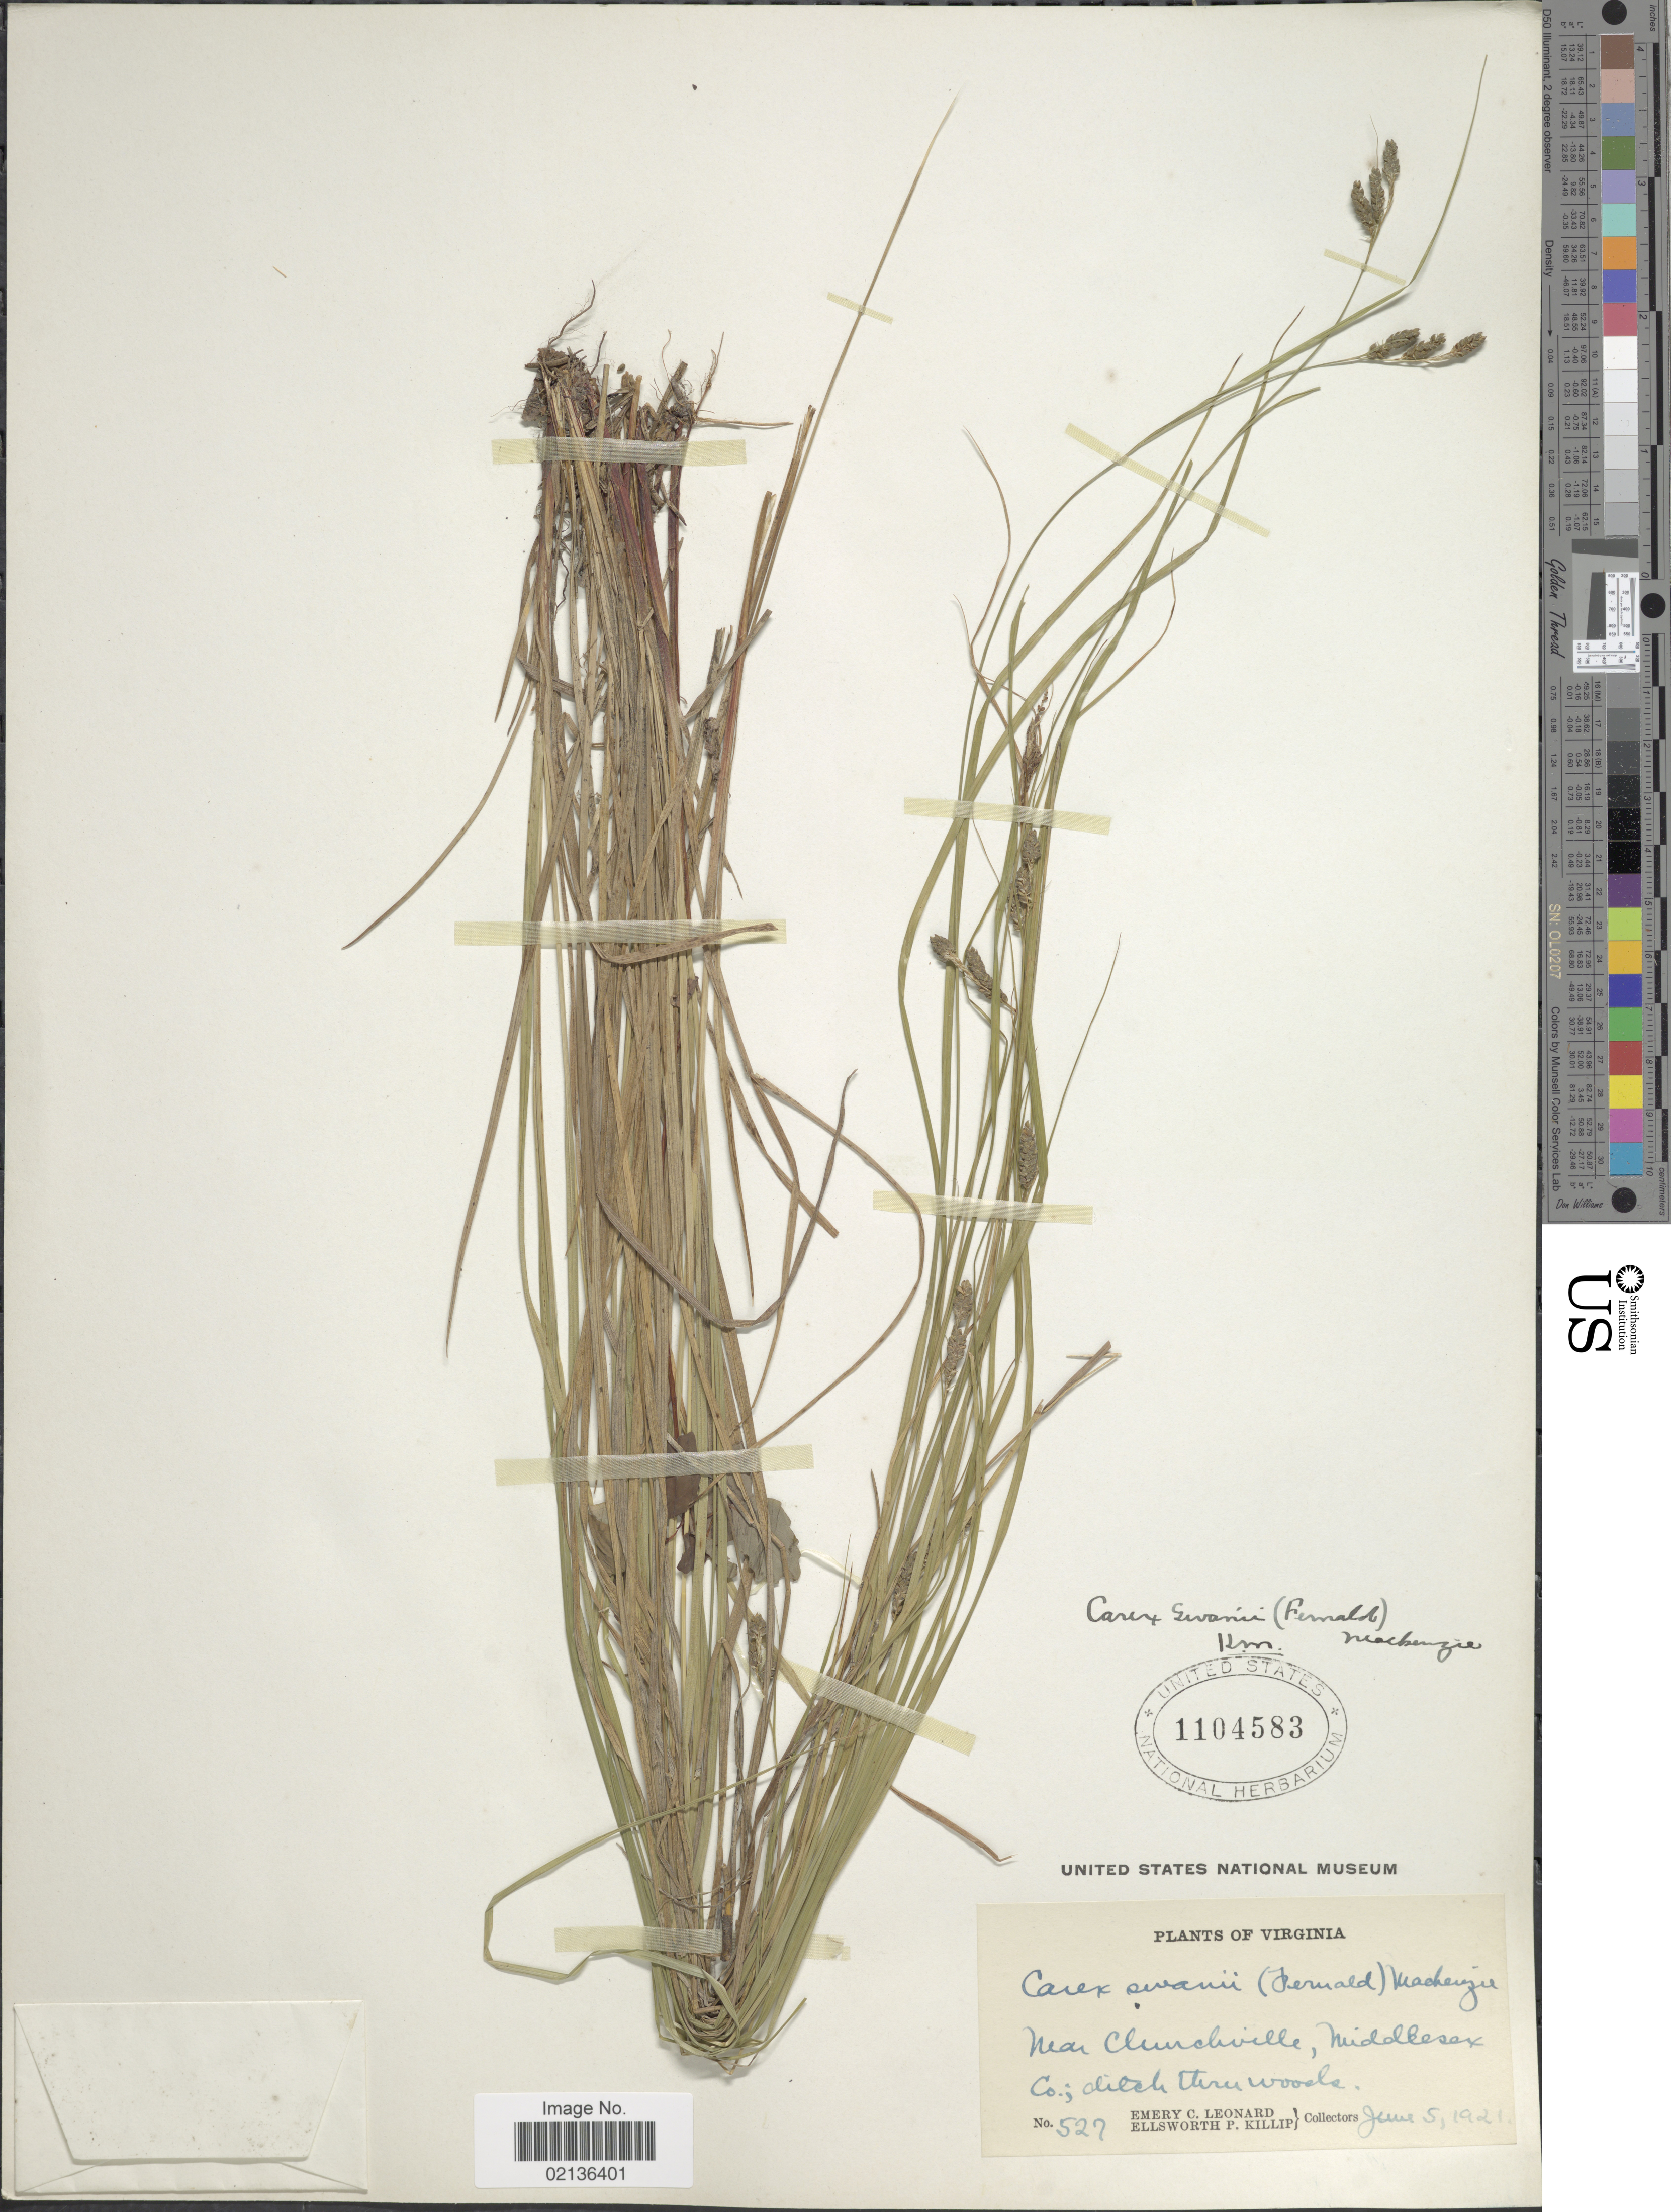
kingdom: Plantae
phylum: Tracheophyta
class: Liliopsida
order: Poales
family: Cyperaceae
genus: Carex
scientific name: Carex swanii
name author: (Fernald) Mack.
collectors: E. C. Leonard & E. P. Killip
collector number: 527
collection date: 1921-06-05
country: United States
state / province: Virginia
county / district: Middlesex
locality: Near Chunchiville, Middlesex Co.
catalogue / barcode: US 1104583